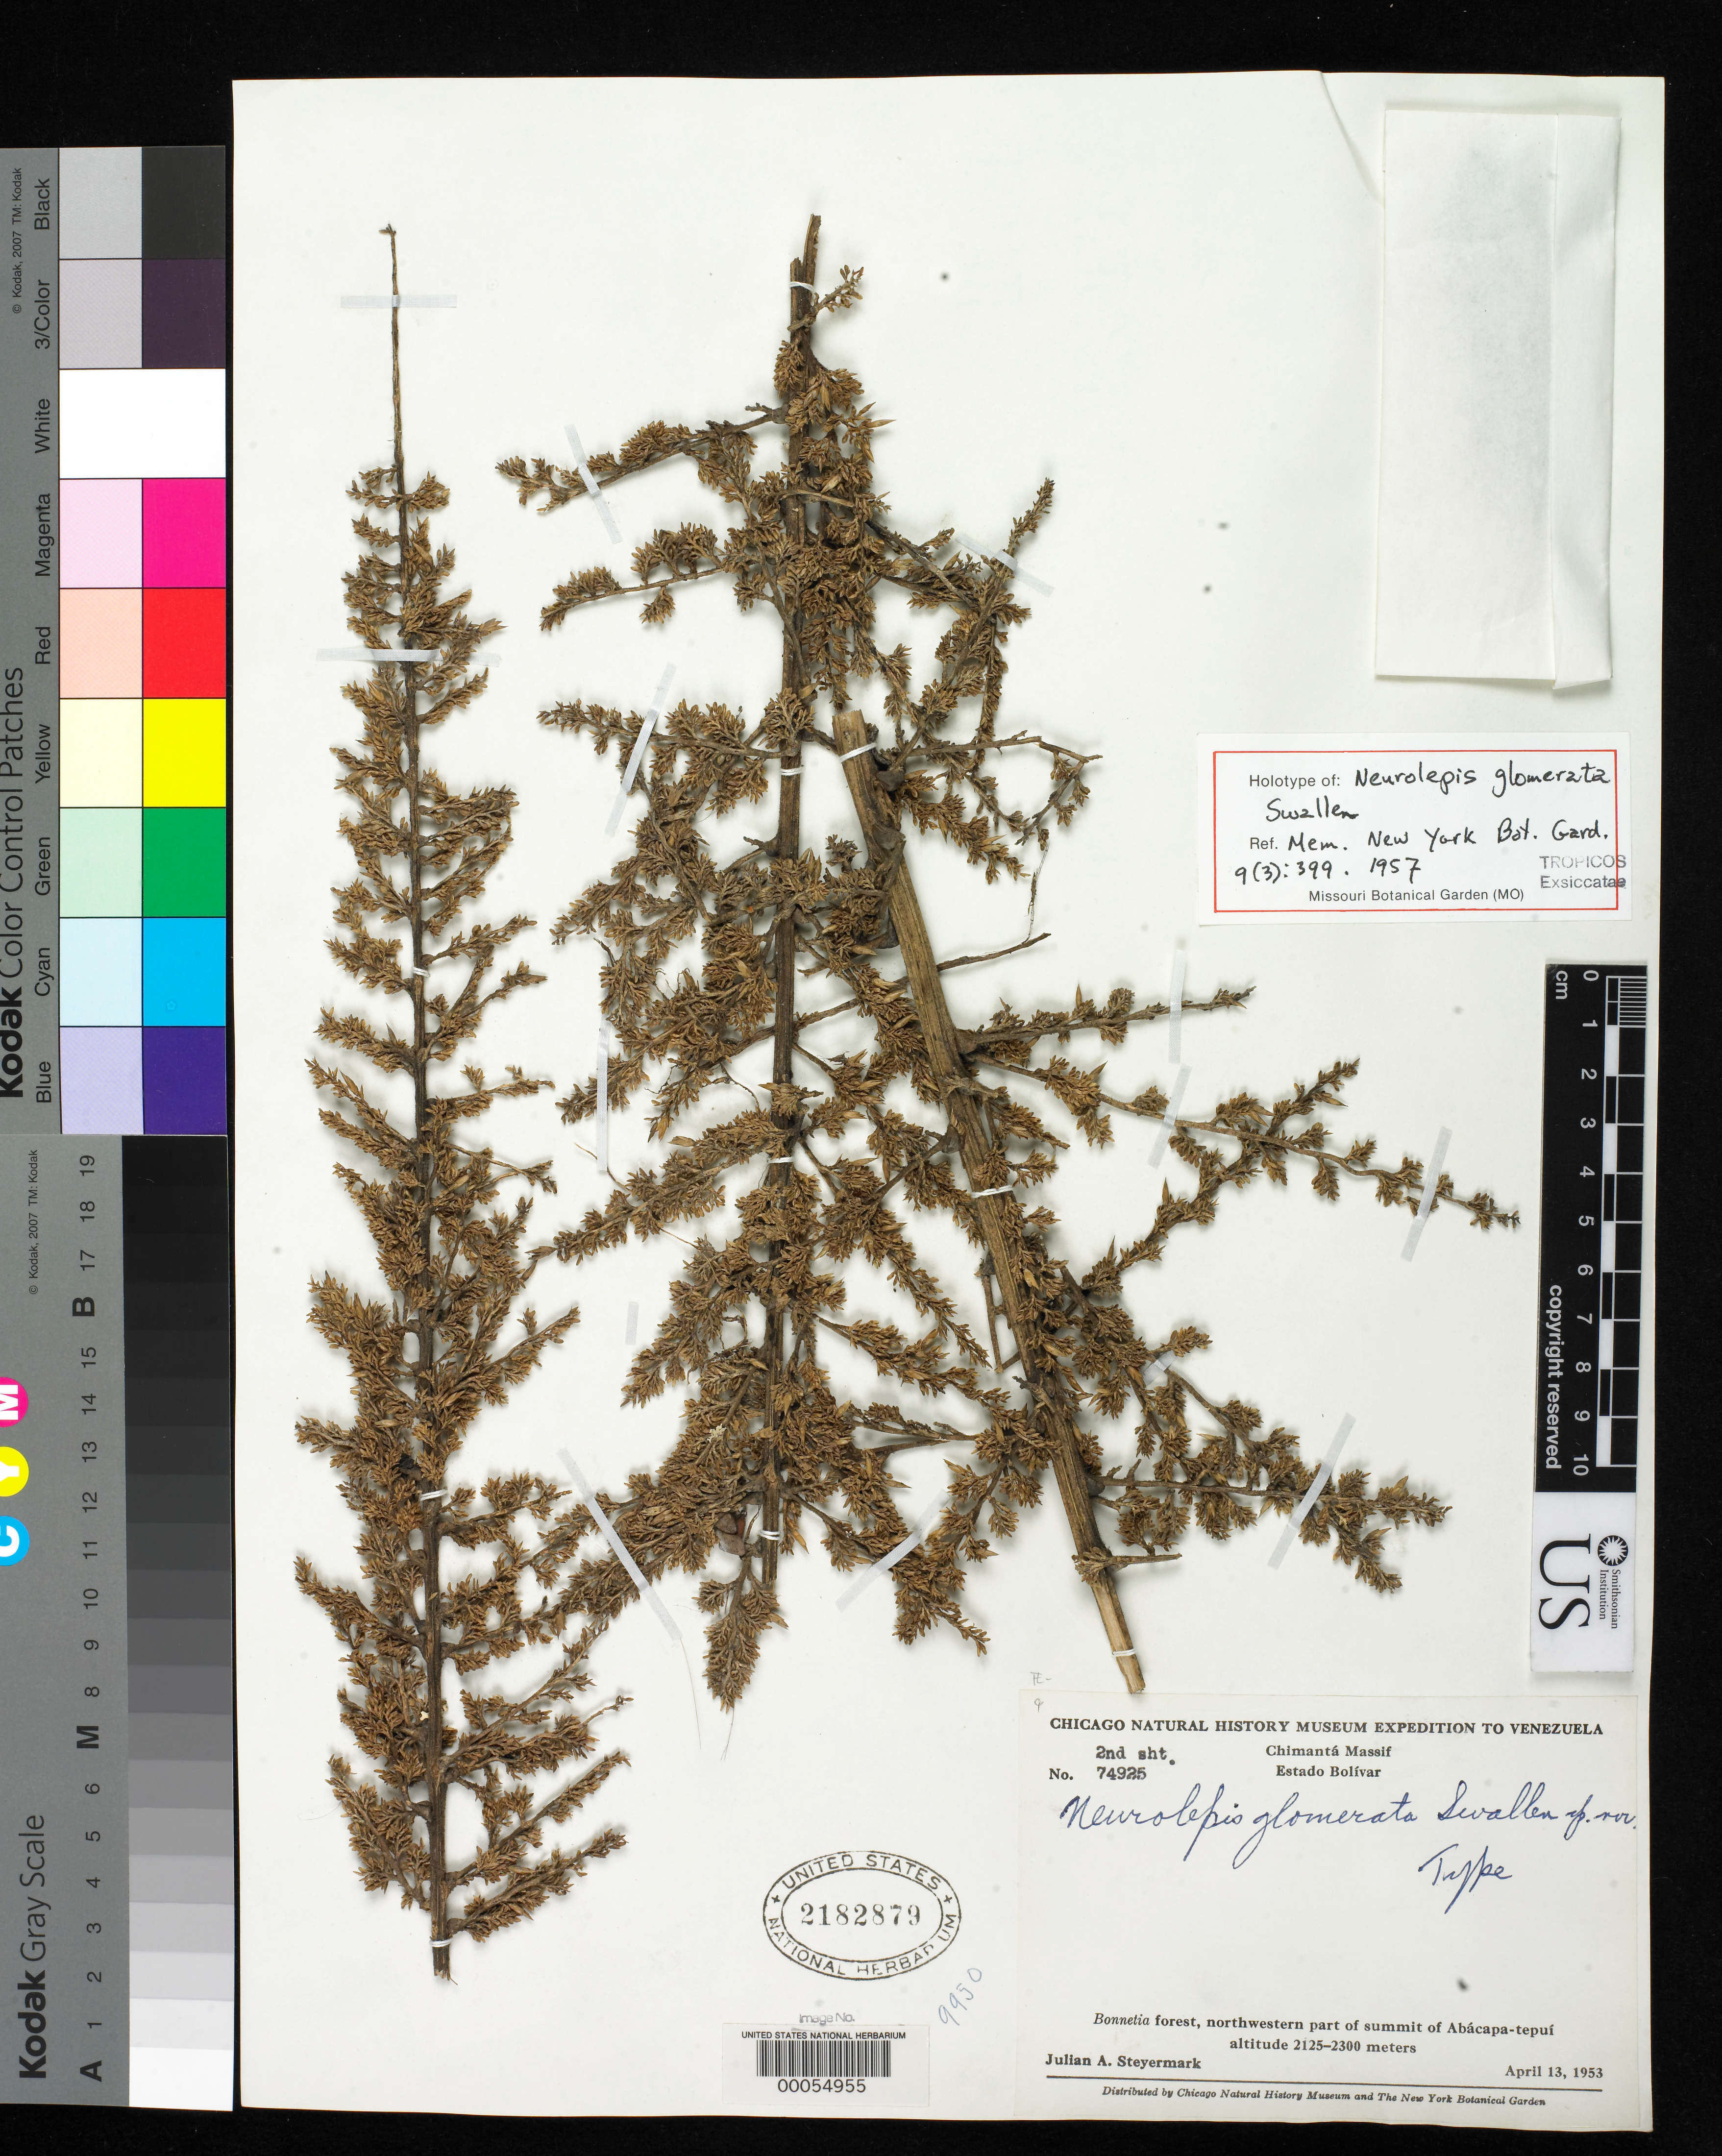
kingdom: Plantae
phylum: Tracheophyta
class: Liliopsida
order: Poales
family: Poaceae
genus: Neurolepis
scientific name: Neurolepis glomerata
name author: Swallen in Maguire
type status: Holotype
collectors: J. Steyermark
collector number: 74925 (in part)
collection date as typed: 13 Apr 1953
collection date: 1953-04-13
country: Venezuela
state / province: Bolivar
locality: Chimanta Massif, Abacapa-Tepui.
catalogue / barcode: US 2182879